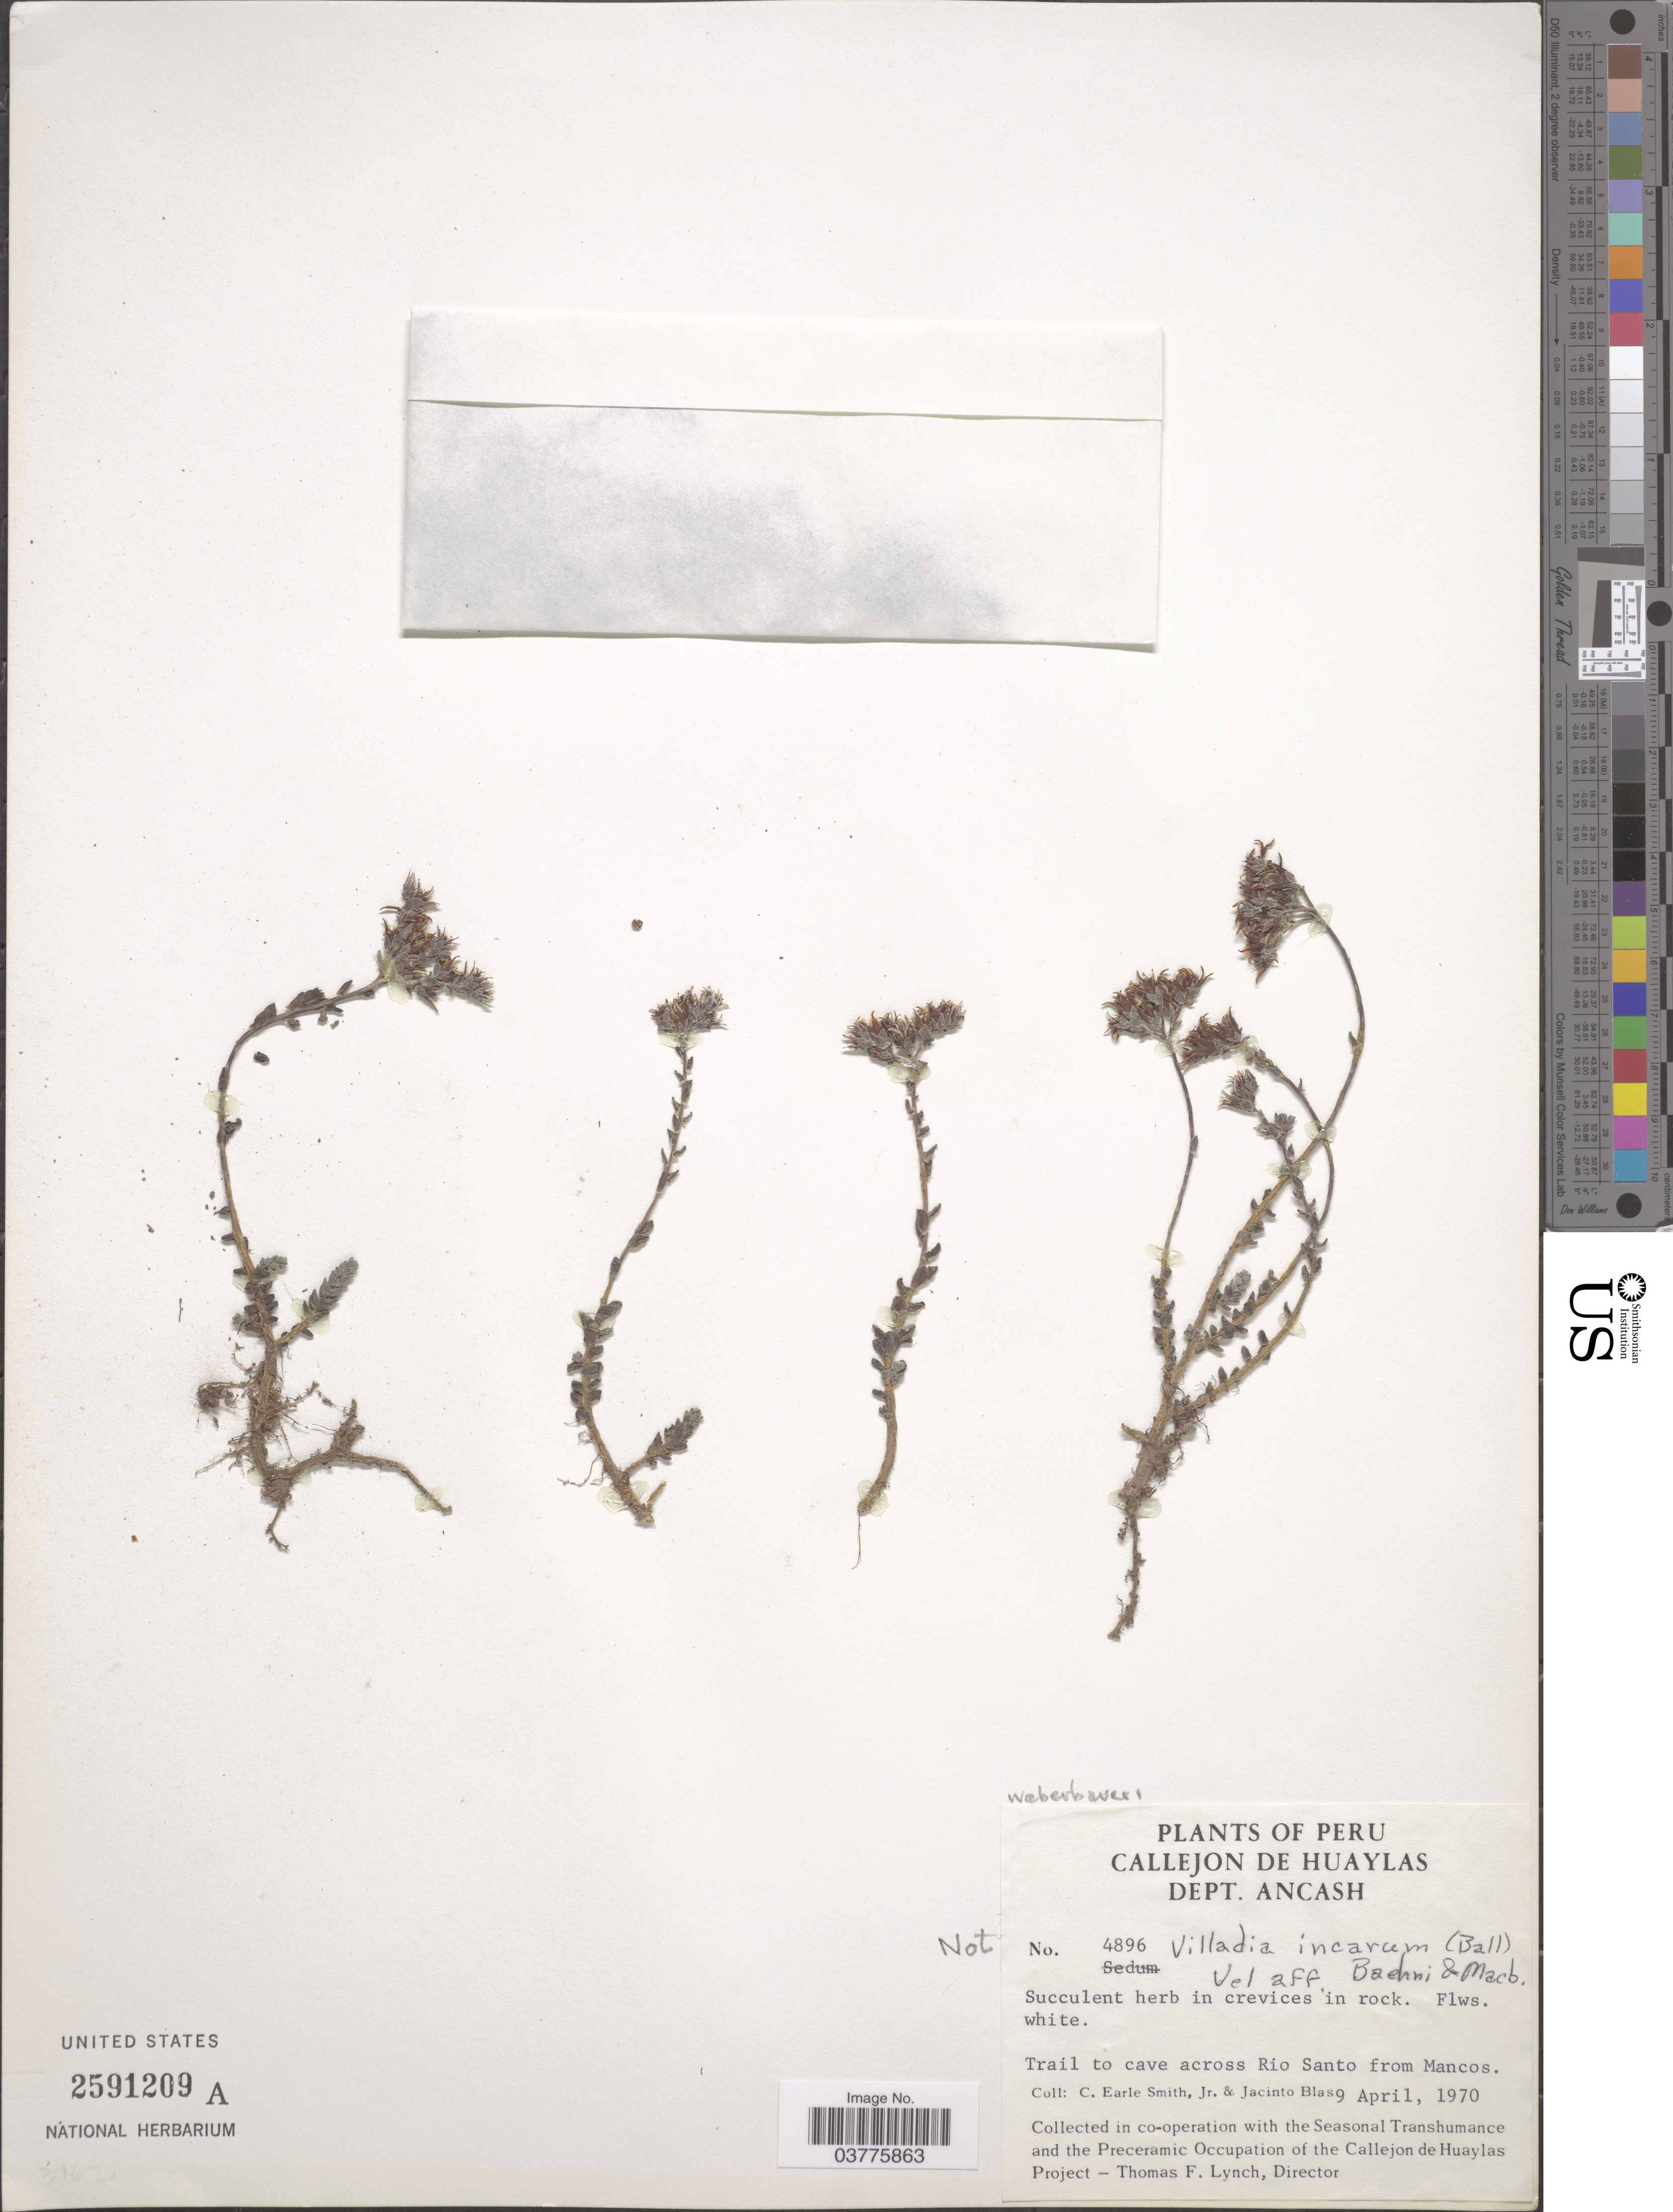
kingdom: Plantae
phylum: Tracheophyta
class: Magnoliopsida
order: Saxifragales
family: Crassulaceae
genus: Sedum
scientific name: Sedum reniforme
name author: (H. Jacobsen) Thiede & 't Hart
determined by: Pino, Guillermo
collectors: C. E. Smith Jr. & J. Blas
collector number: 4896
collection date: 1970-04-09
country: Peru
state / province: Ancash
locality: Callejon de Huaylas. Dept. Ancash. Trail to cave across Rio Santo from Mancos.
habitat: In crevices in rock.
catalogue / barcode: US 2591209A